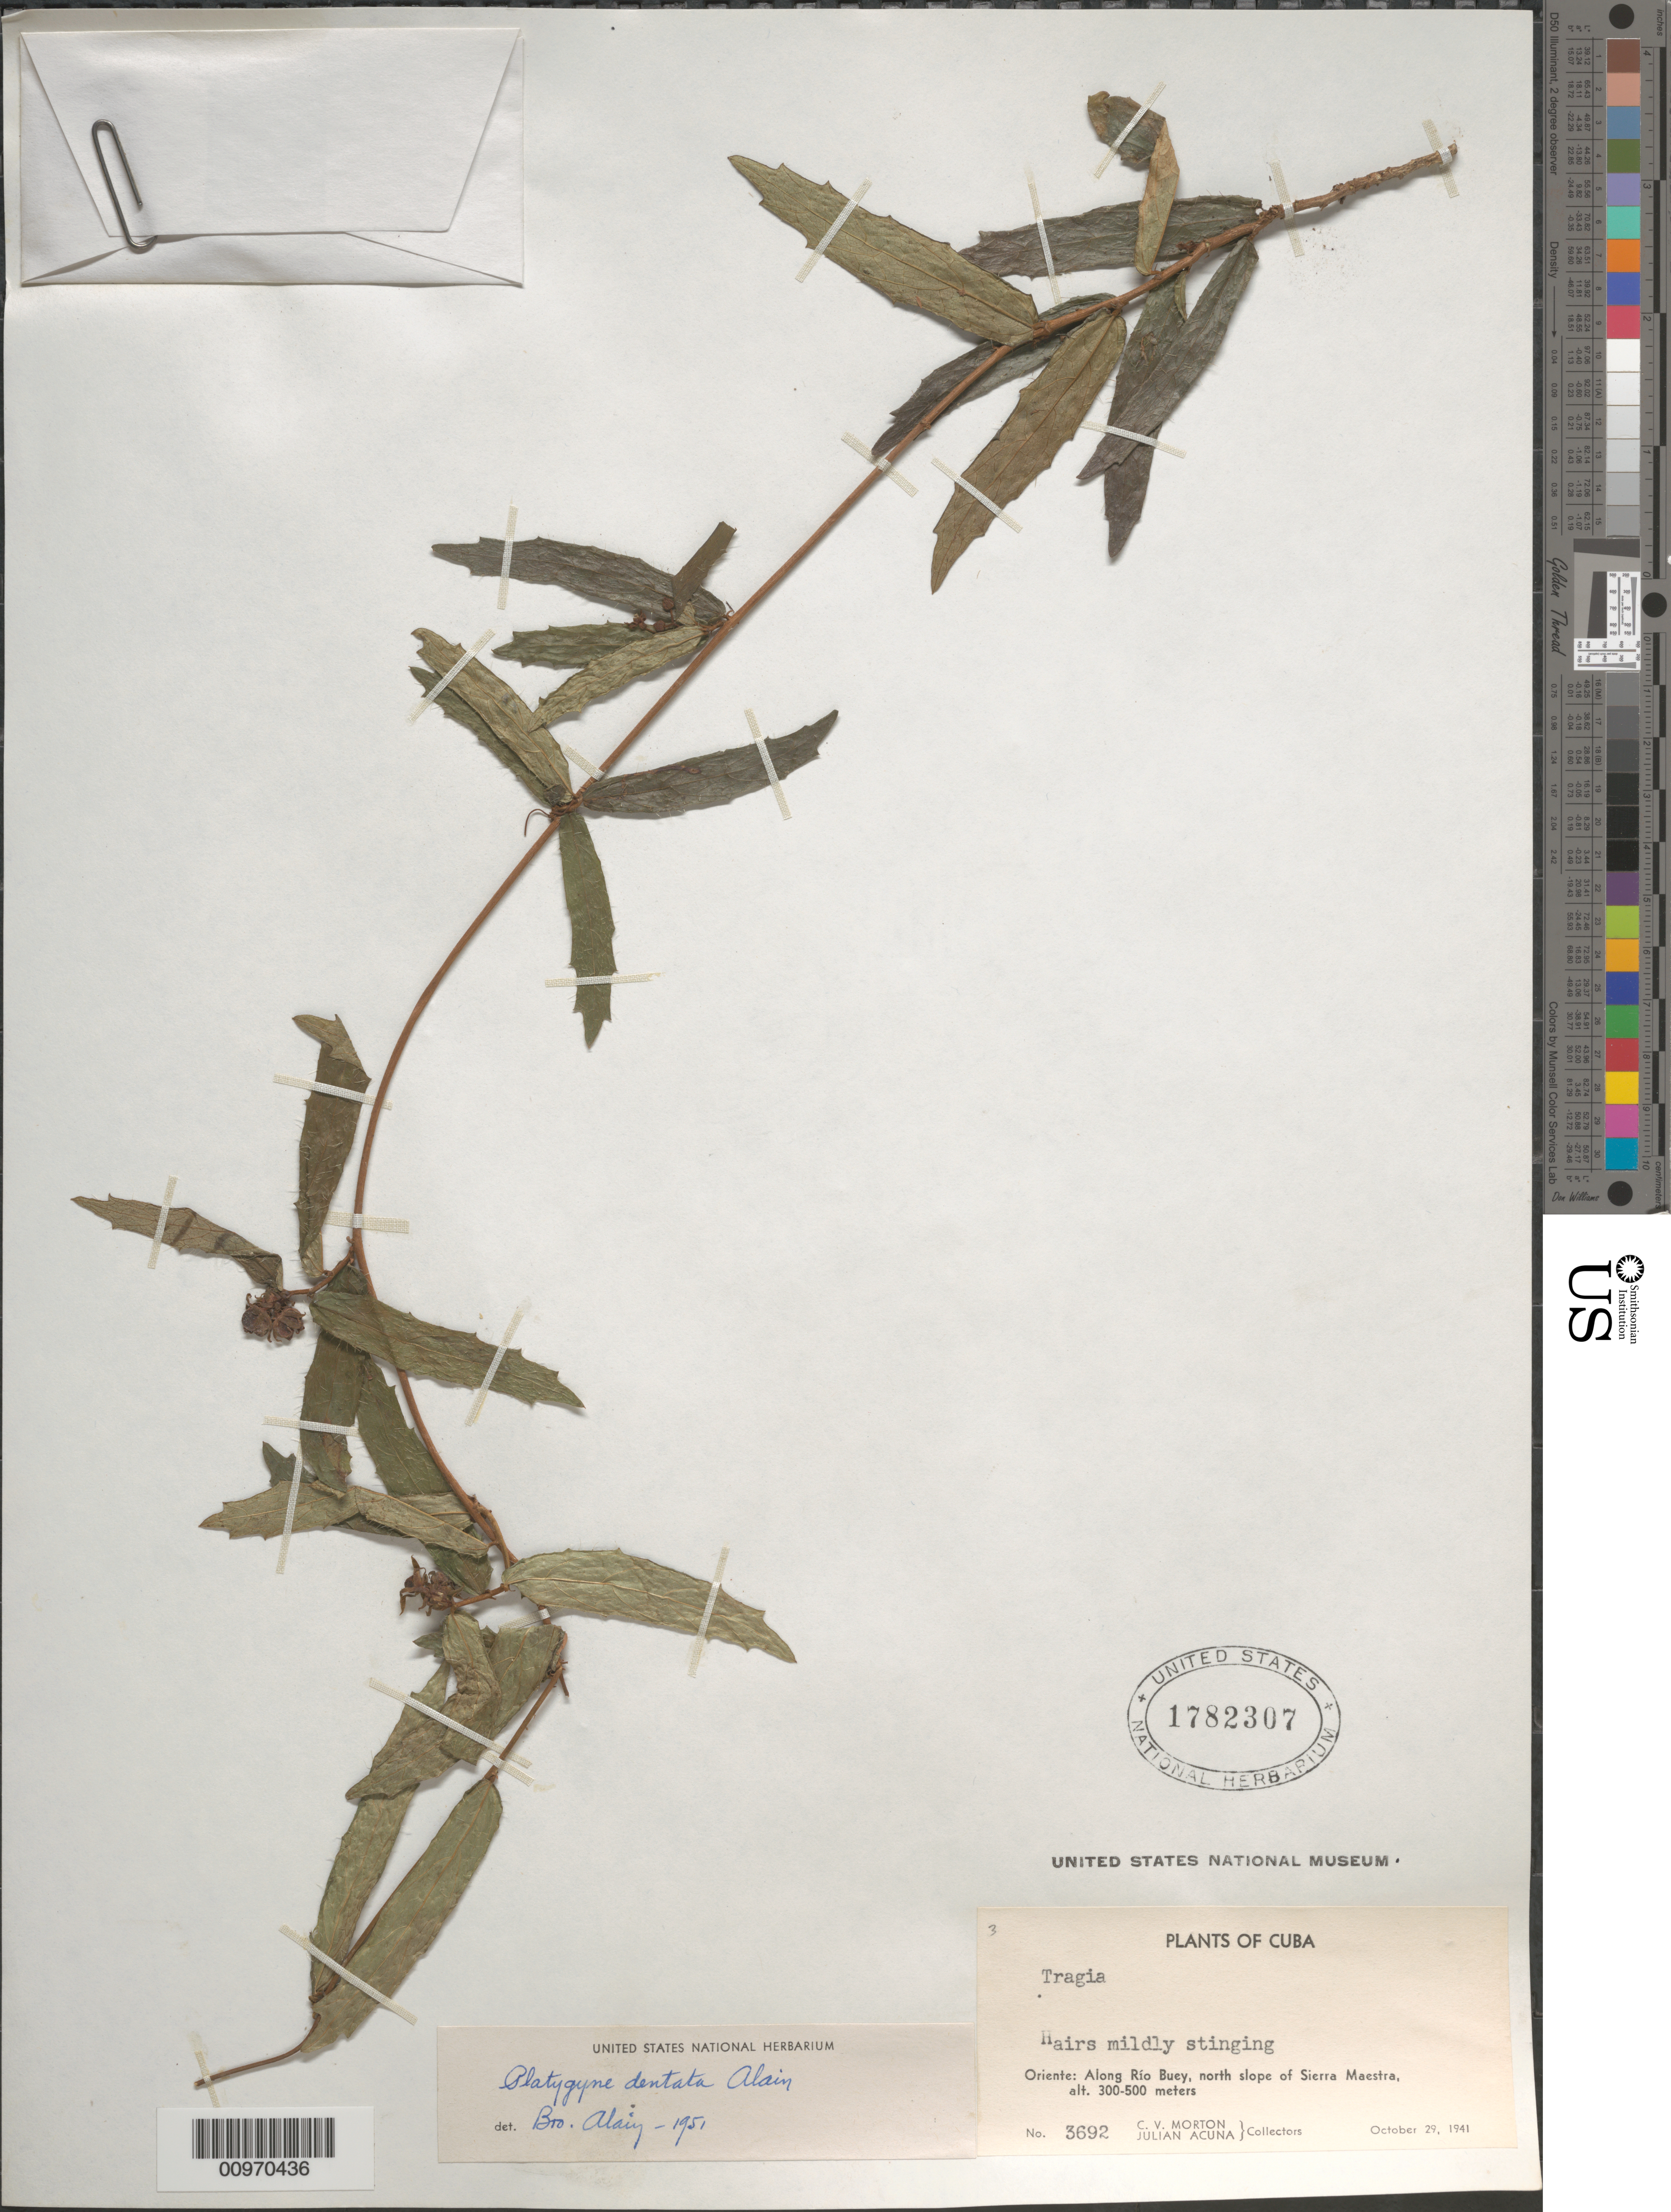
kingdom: Plantae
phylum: Tracheophyta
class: Magnoliopsida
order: Malpighiales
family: Euphorbiaceae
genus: Platygyna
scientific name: Platygyna dentata f. dentata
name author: Alain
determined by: Liogier, Alain H.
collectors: C. V. Morton & J. Acuña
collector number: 3692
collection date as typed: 29 Oct 1941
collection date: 1941-10-29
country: Cuba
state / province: Granma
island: Cuba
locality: Along Río Buey, north slope of Sierra Maestra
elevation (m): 300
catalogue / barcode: US 1782307